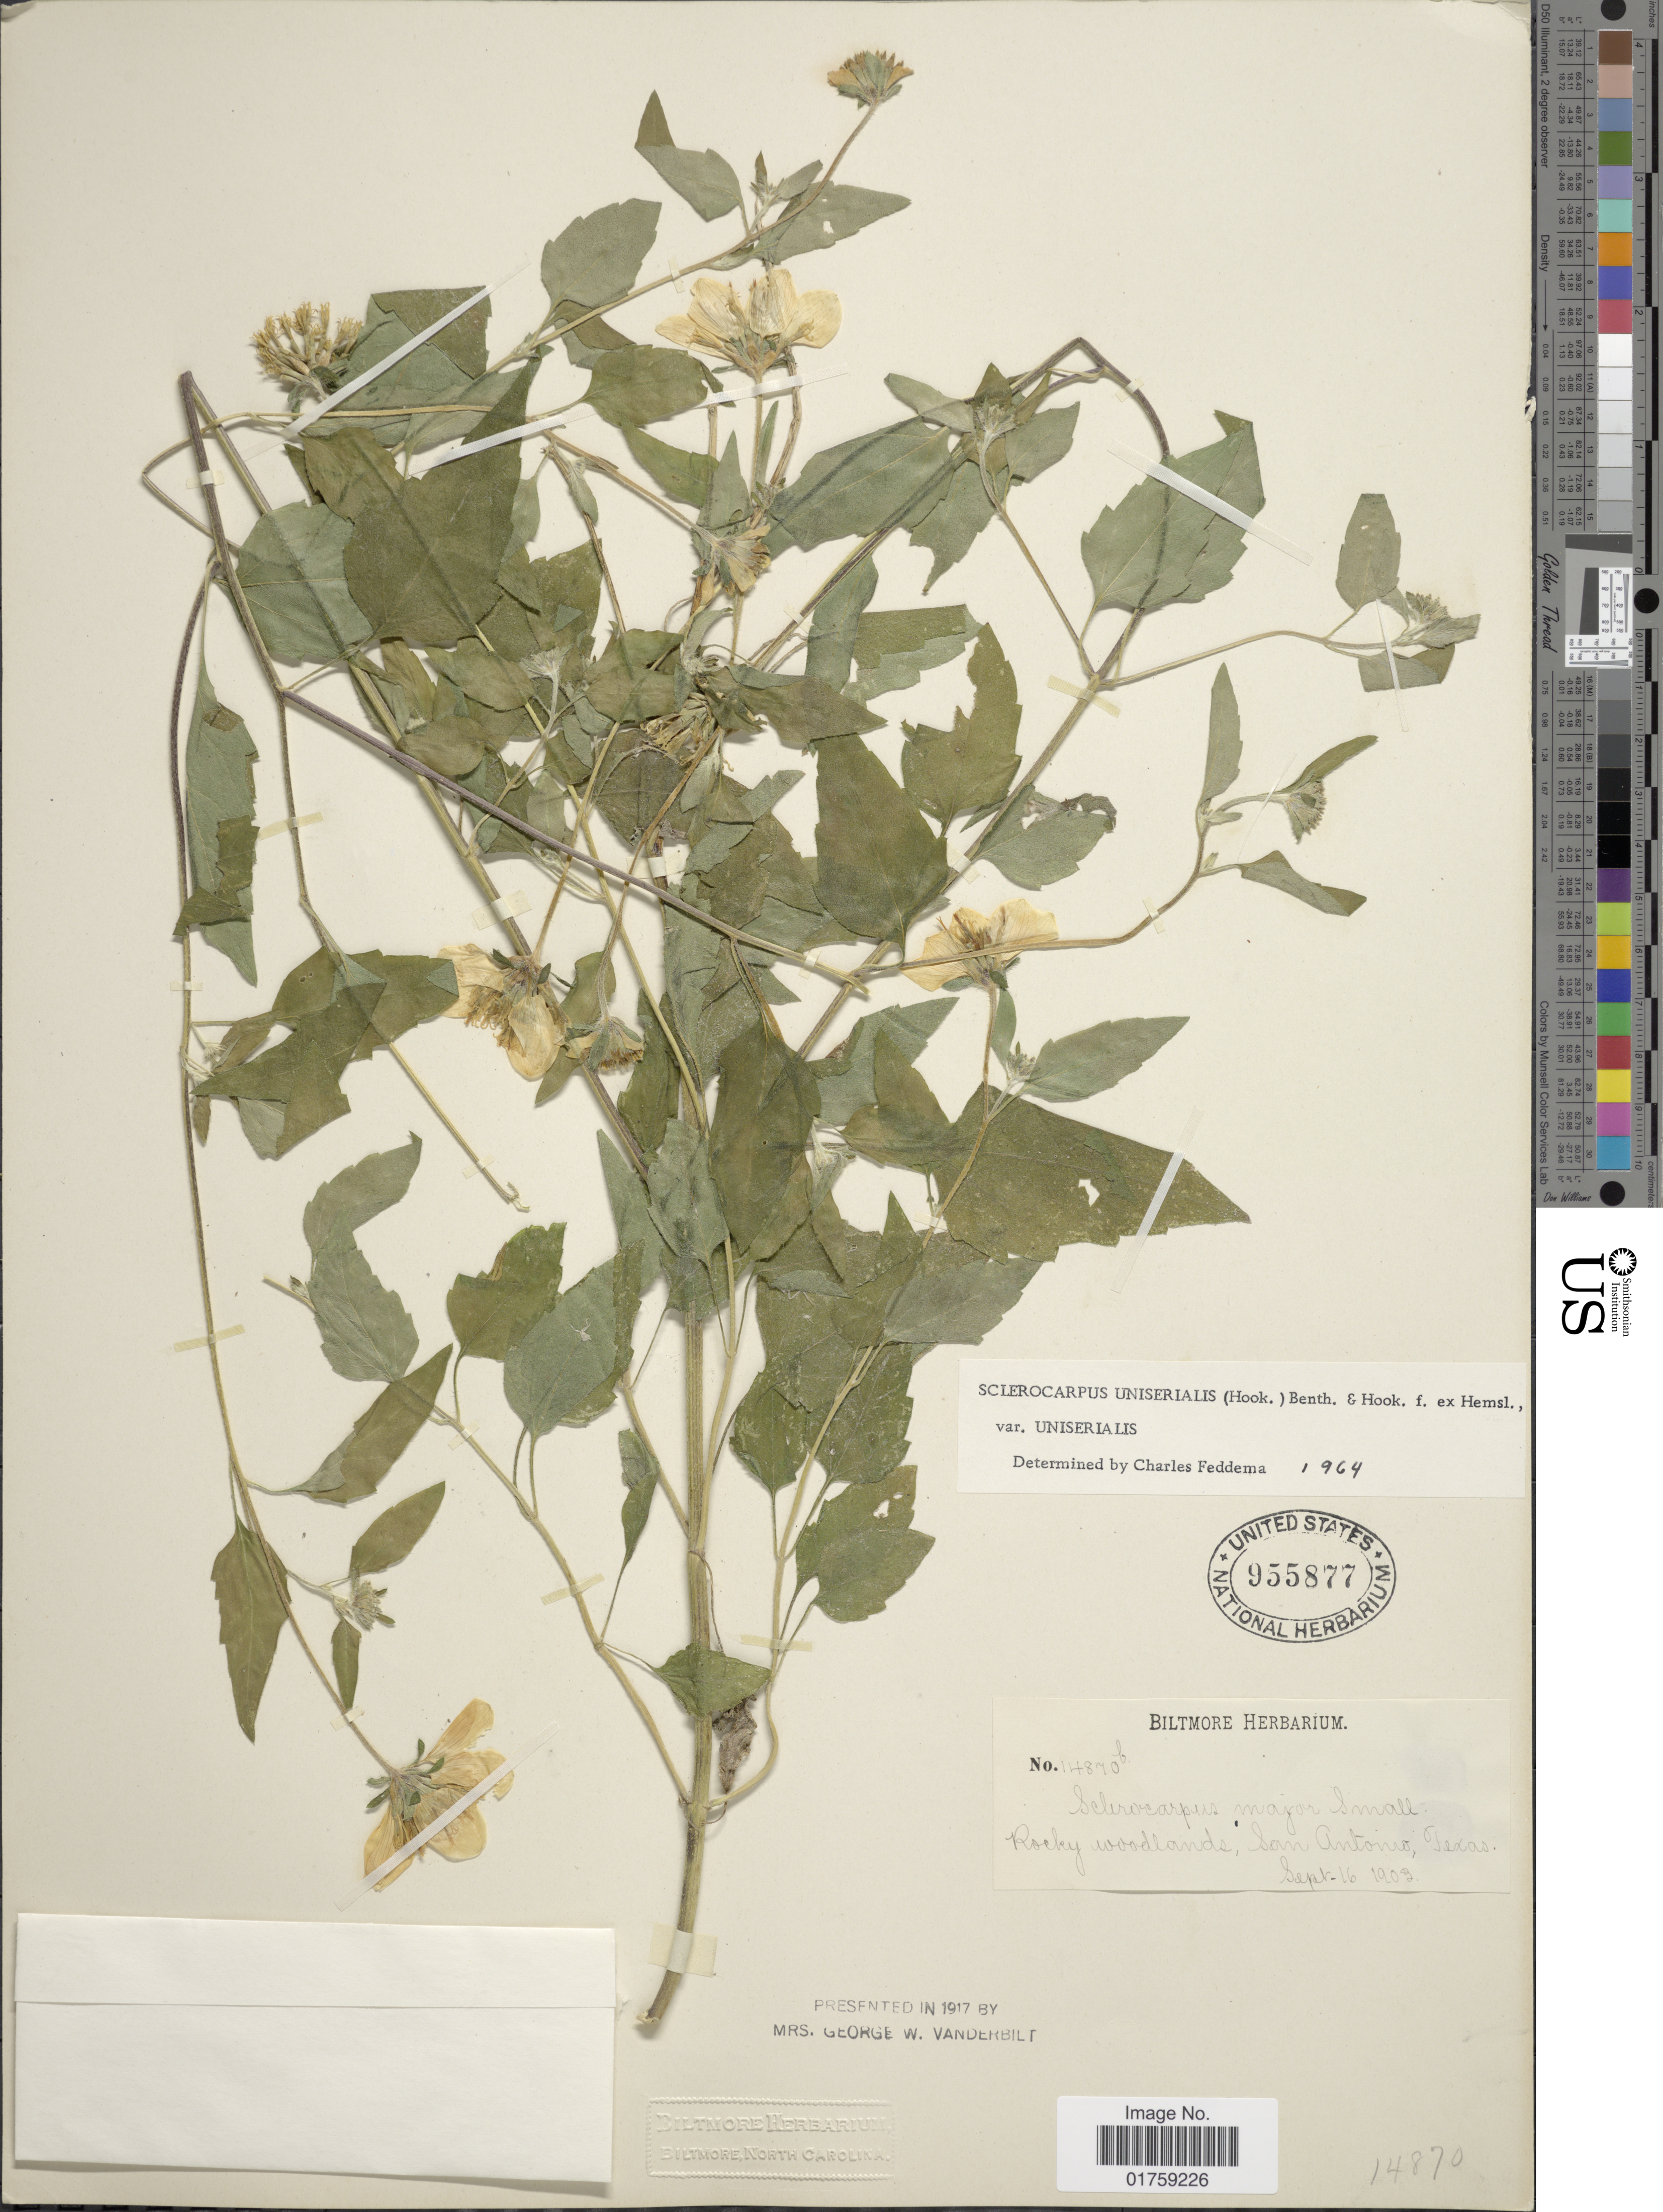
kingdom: Plantae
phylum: Tracheophyta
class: Magnoliopsida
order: Asterales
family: Asteraceae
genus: Sclerocarpus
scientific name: Sclerocarpus uniserialis var. uniserialis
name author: (Hook.) Benth. & Hook. f. ex Hemsl.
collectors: ex herb. Biltmore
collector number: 14870b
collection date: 1903-09-16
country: United States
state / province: Texas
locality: Rocky, slopes, San Antonio, Texas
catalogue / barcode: US 955877